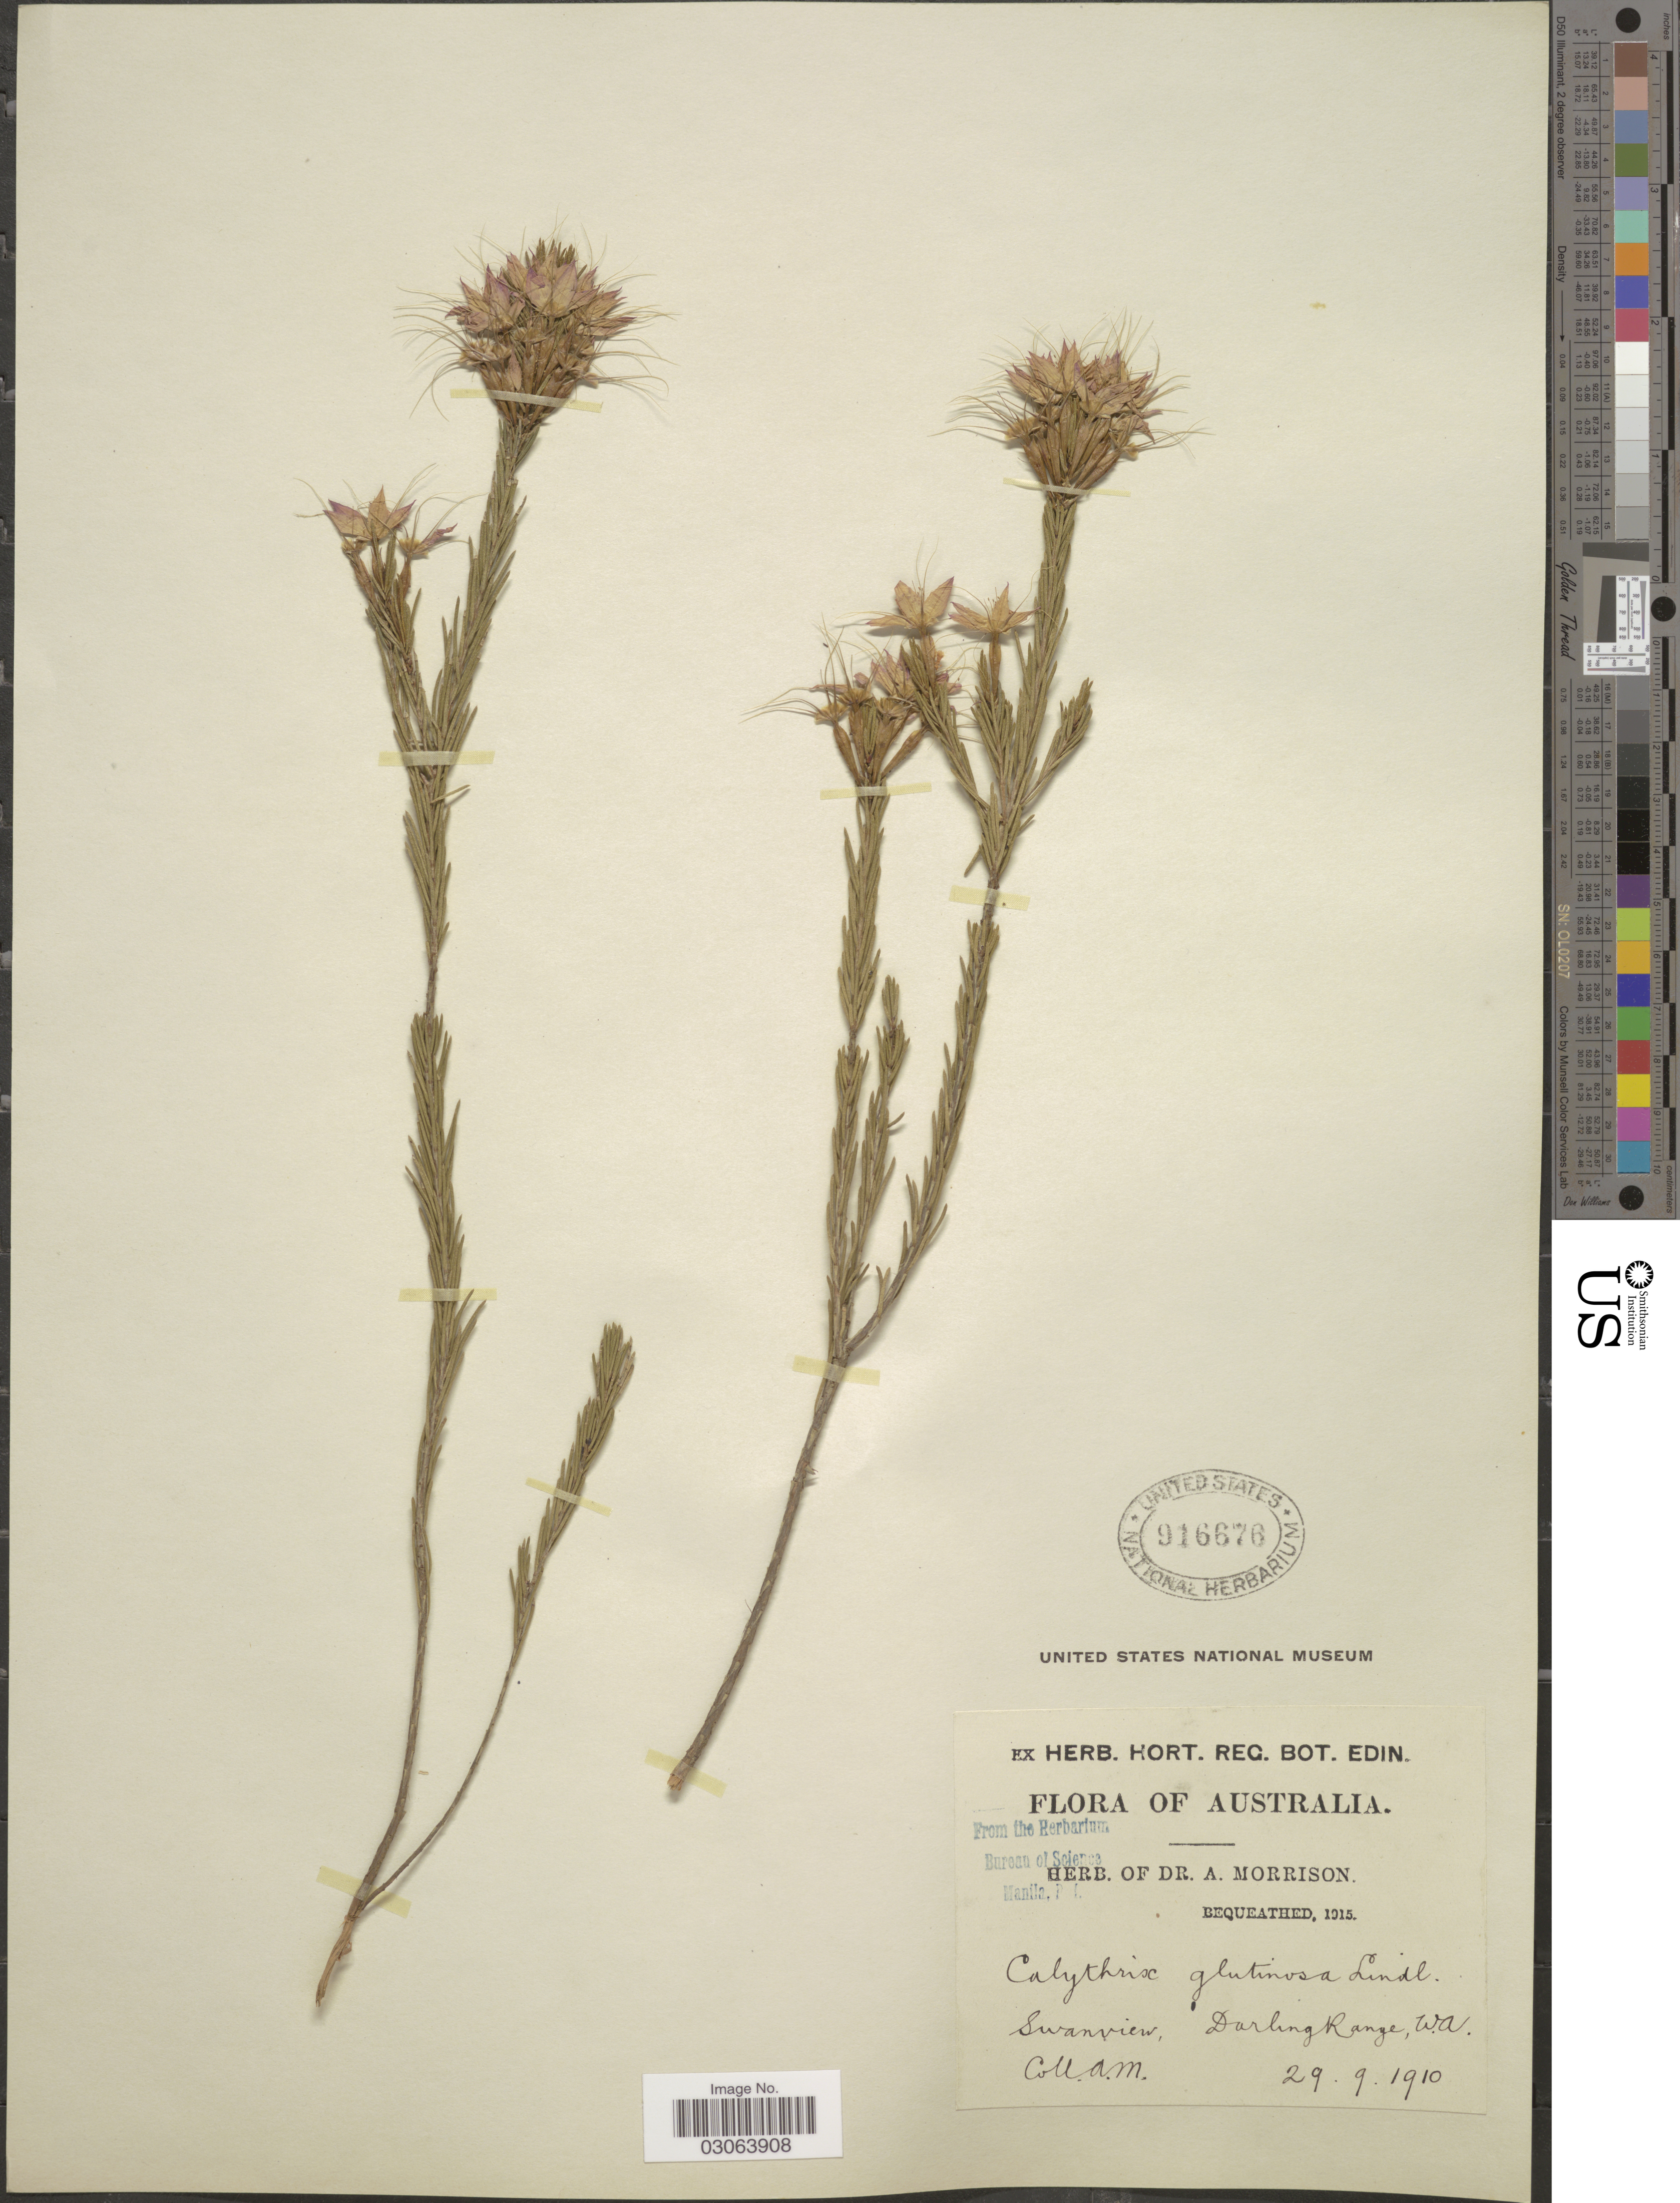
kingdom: Plantae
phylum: Tracheophyta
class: Magnoliopsida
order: Myrtales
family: Myrtaceae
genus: Calytrix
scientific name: Calytrix glutinosa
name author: Lindl.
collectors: A. Morrison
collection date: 1910-09-29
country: Australia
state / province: Western Australia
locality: Swanview, Darling Range.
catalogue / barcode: US 916676